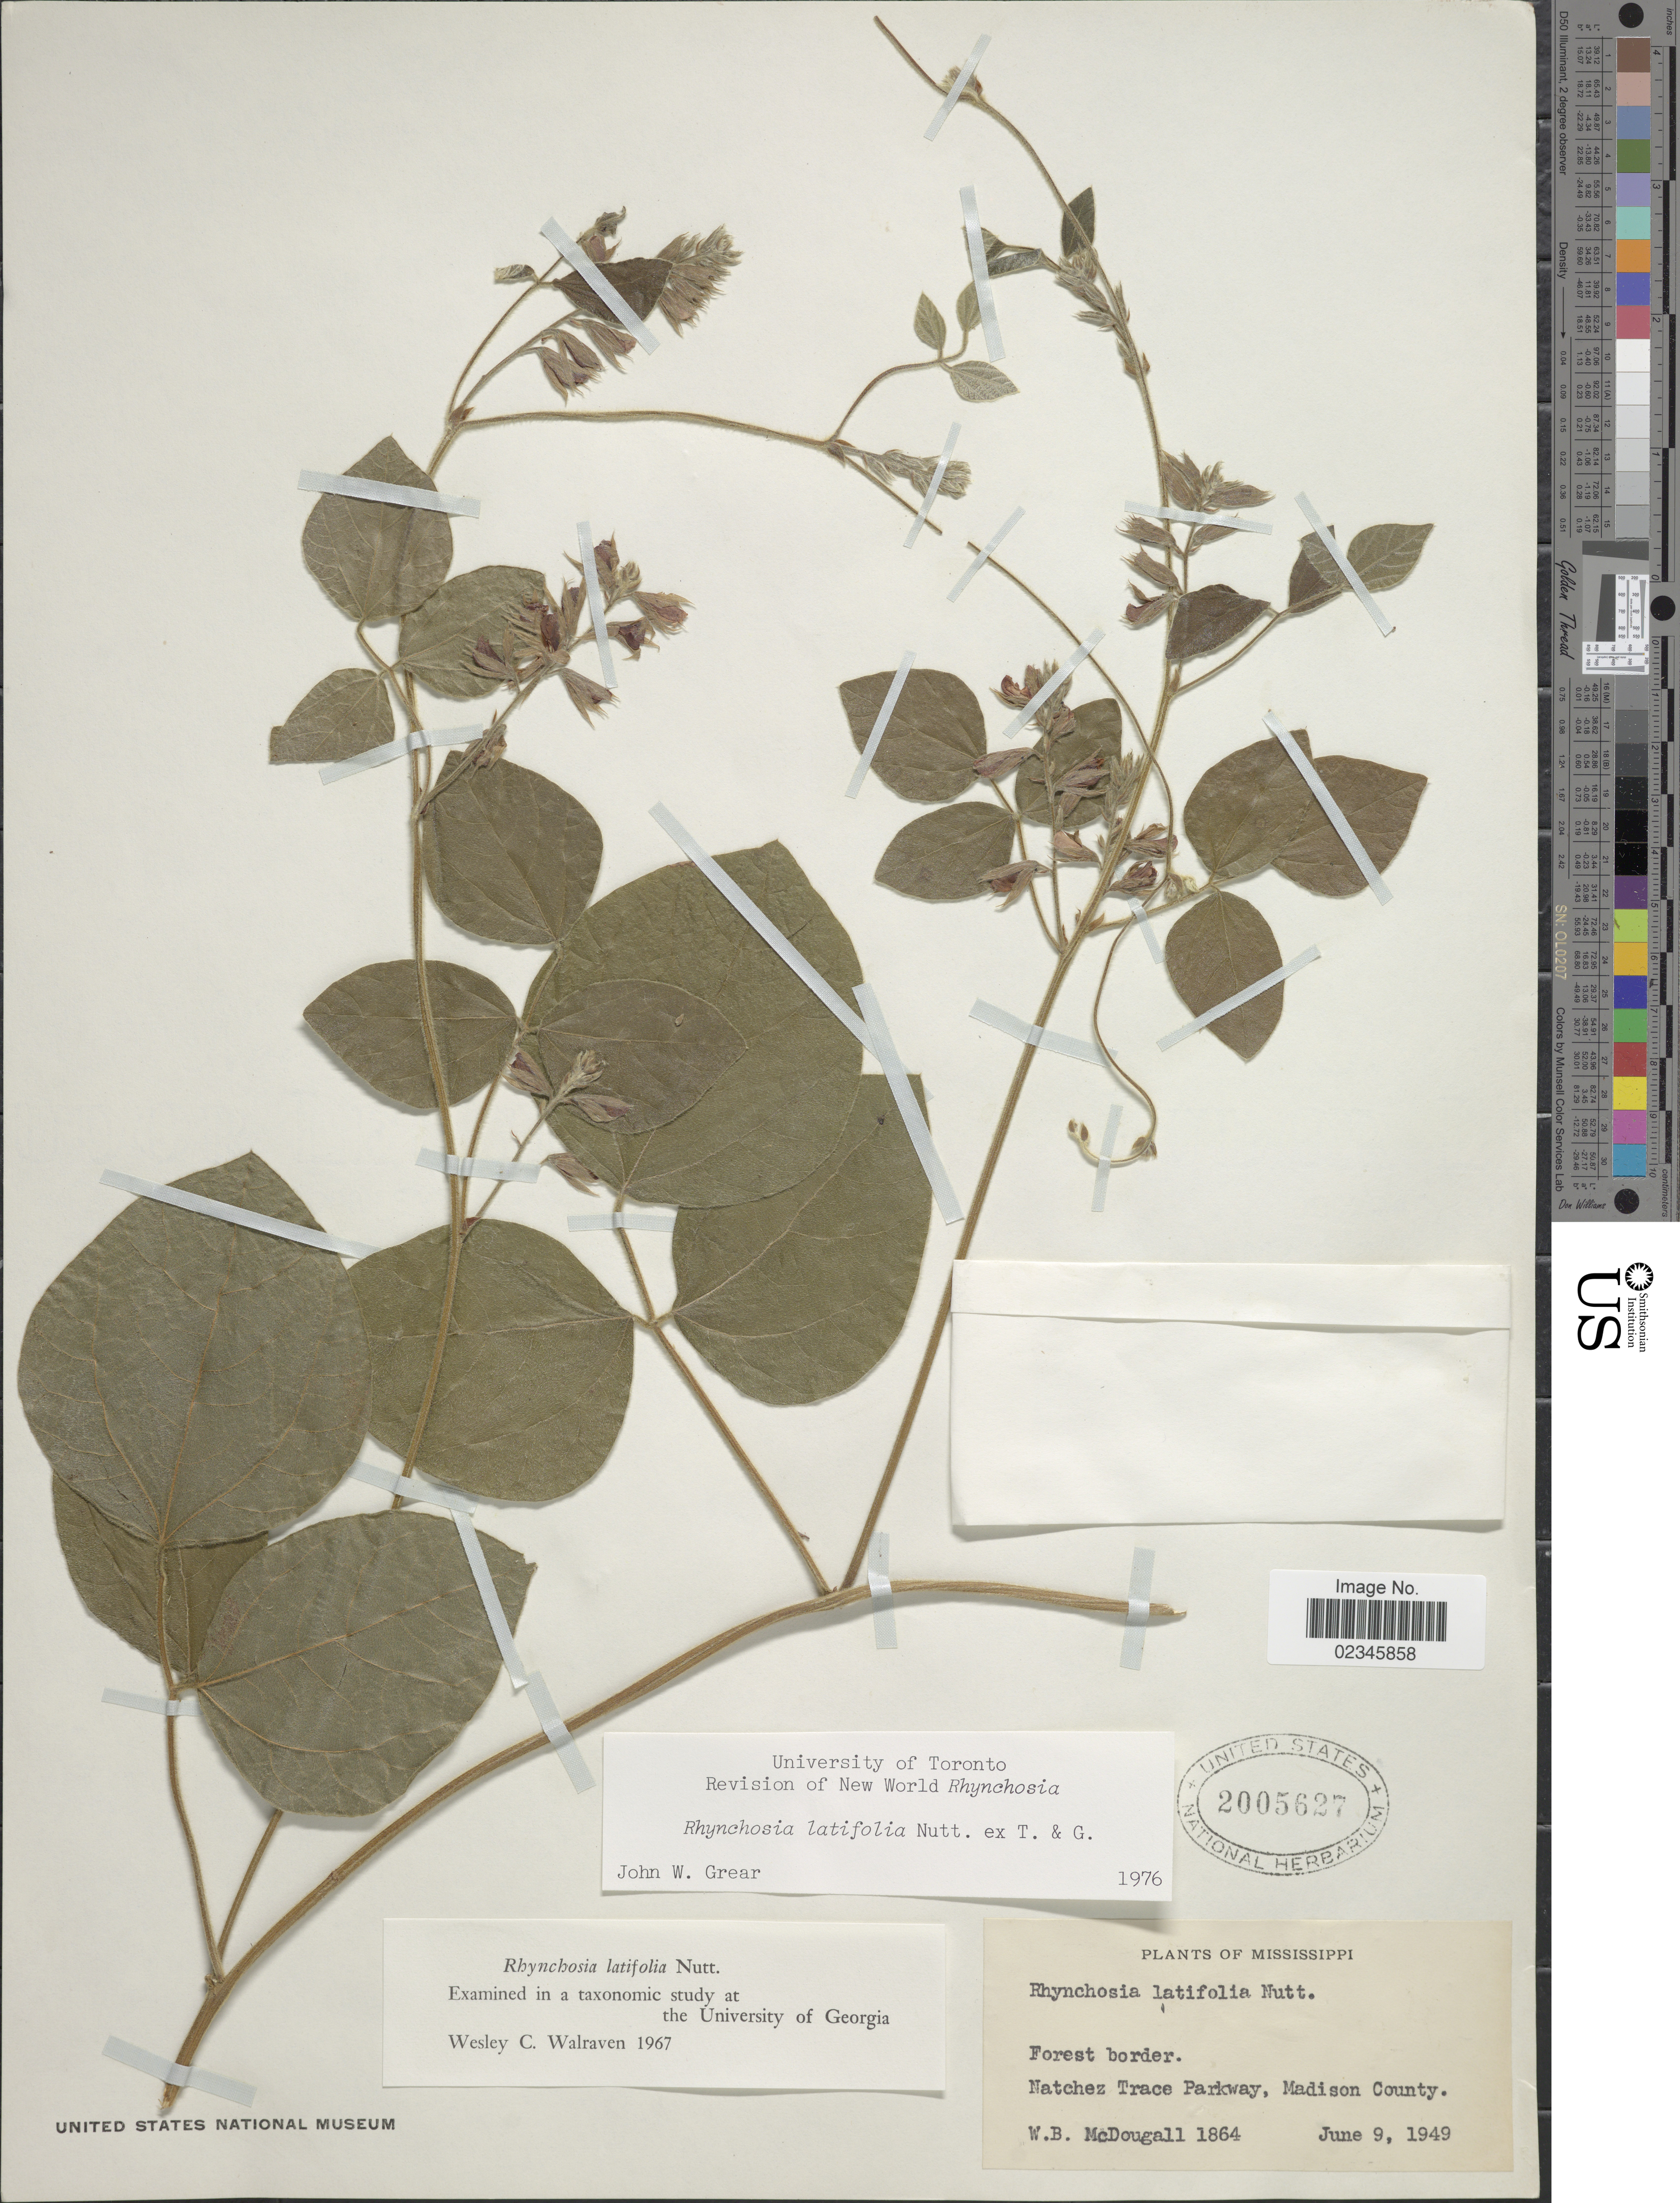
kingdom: Plantae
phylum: Tracheophyta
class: Magnoliopsida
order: Fabales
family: Fabaceae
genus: Rhynchosia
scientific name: Rhynchosia latifolia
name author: Nutt. ex Torr. & A. Gray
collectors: W. B. McDougall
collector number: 1864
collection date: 1949-06-09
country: United States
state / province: Mississippi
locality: Forest border, Natchez Trace Parkway, Madison County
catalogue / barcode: US 2005627